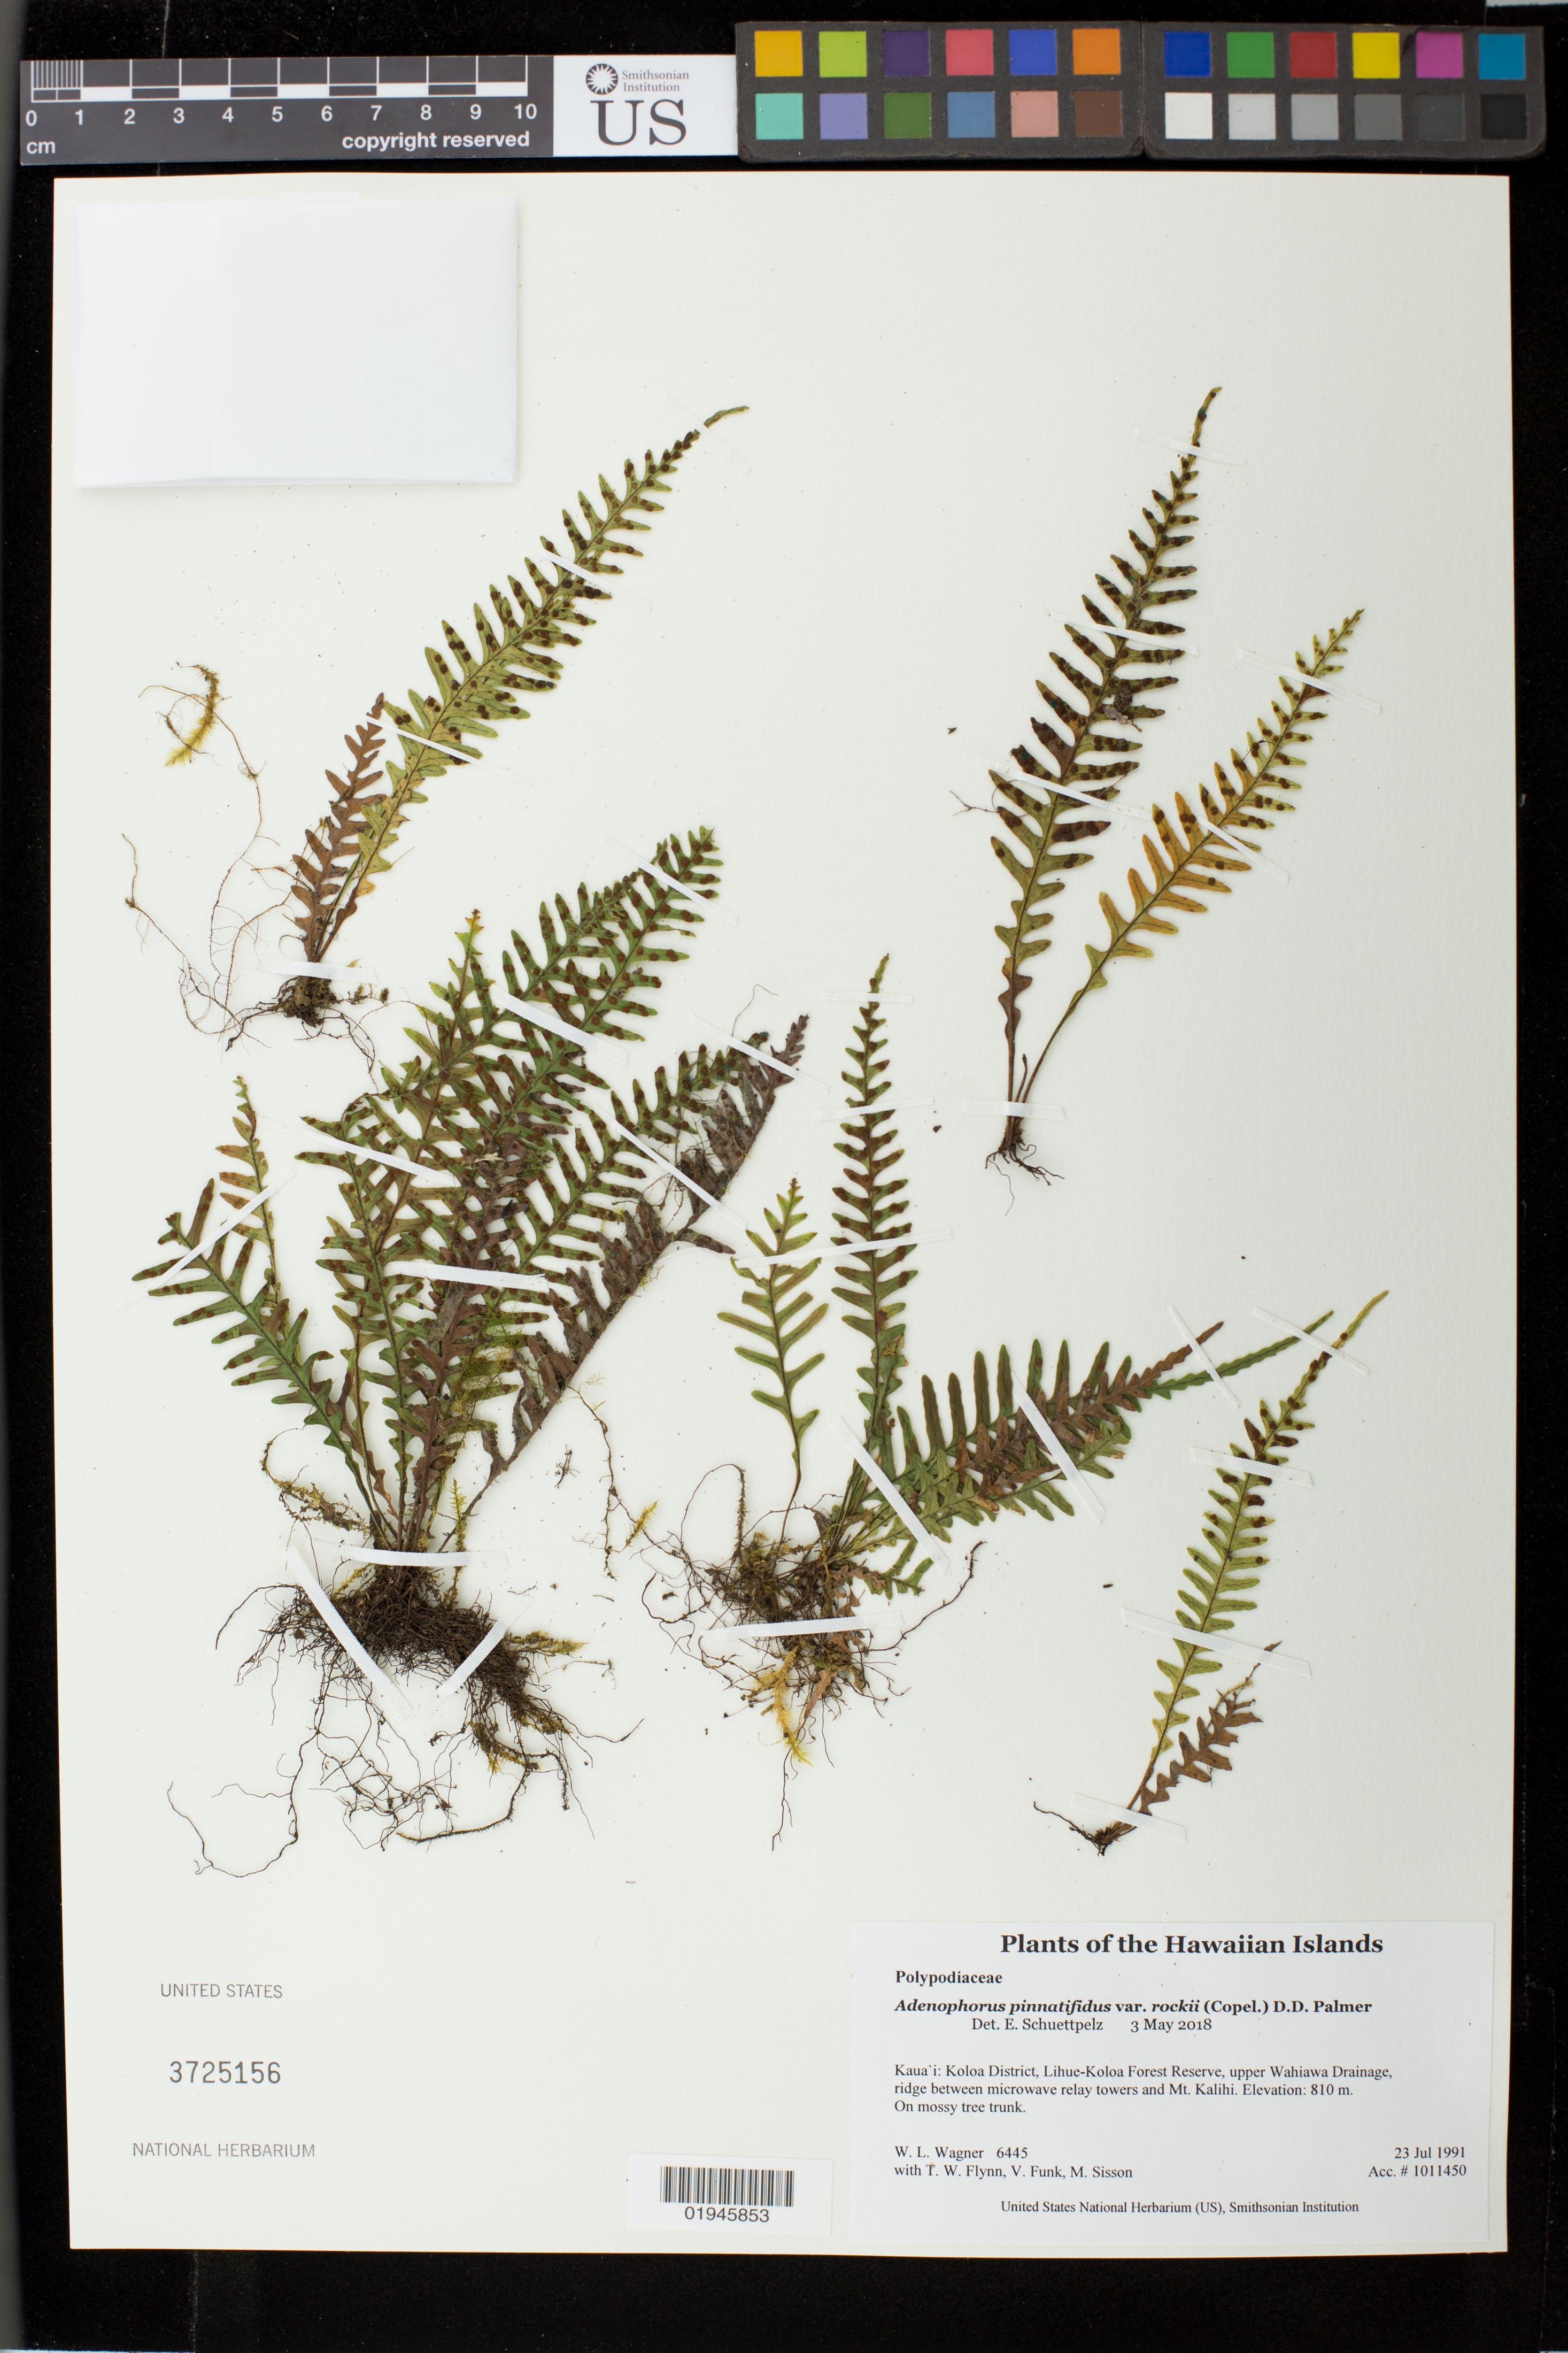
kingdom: Plantae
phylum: Tracheophyta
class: Polypodiopsida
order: Polypodiales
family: Polypodiaceae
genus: Adenophorus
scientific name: Adenophorus pinnatifidus var. rockii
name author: (Copel.) D.D. Palmer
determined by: Schuettpelz, E., (US), Smithsonian Institution - National Museum of Natural History (UNITED STATES)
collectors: W. L. Wagner, T. W. Flynn, V. Funk & M. Sisson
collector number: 6445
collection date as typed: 23 Jul 1991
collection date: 1991-07-23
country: United States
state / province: Hawaii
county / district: Kauai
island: Kaua'i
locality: Koloa District, Lihue-Koloa Forest Reserve, upper Wahiawa Drainage, ridge between microwave relay towers and Mt. Kalihi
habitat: On mossy tree trunk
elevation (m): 810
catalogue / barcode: US 3725156